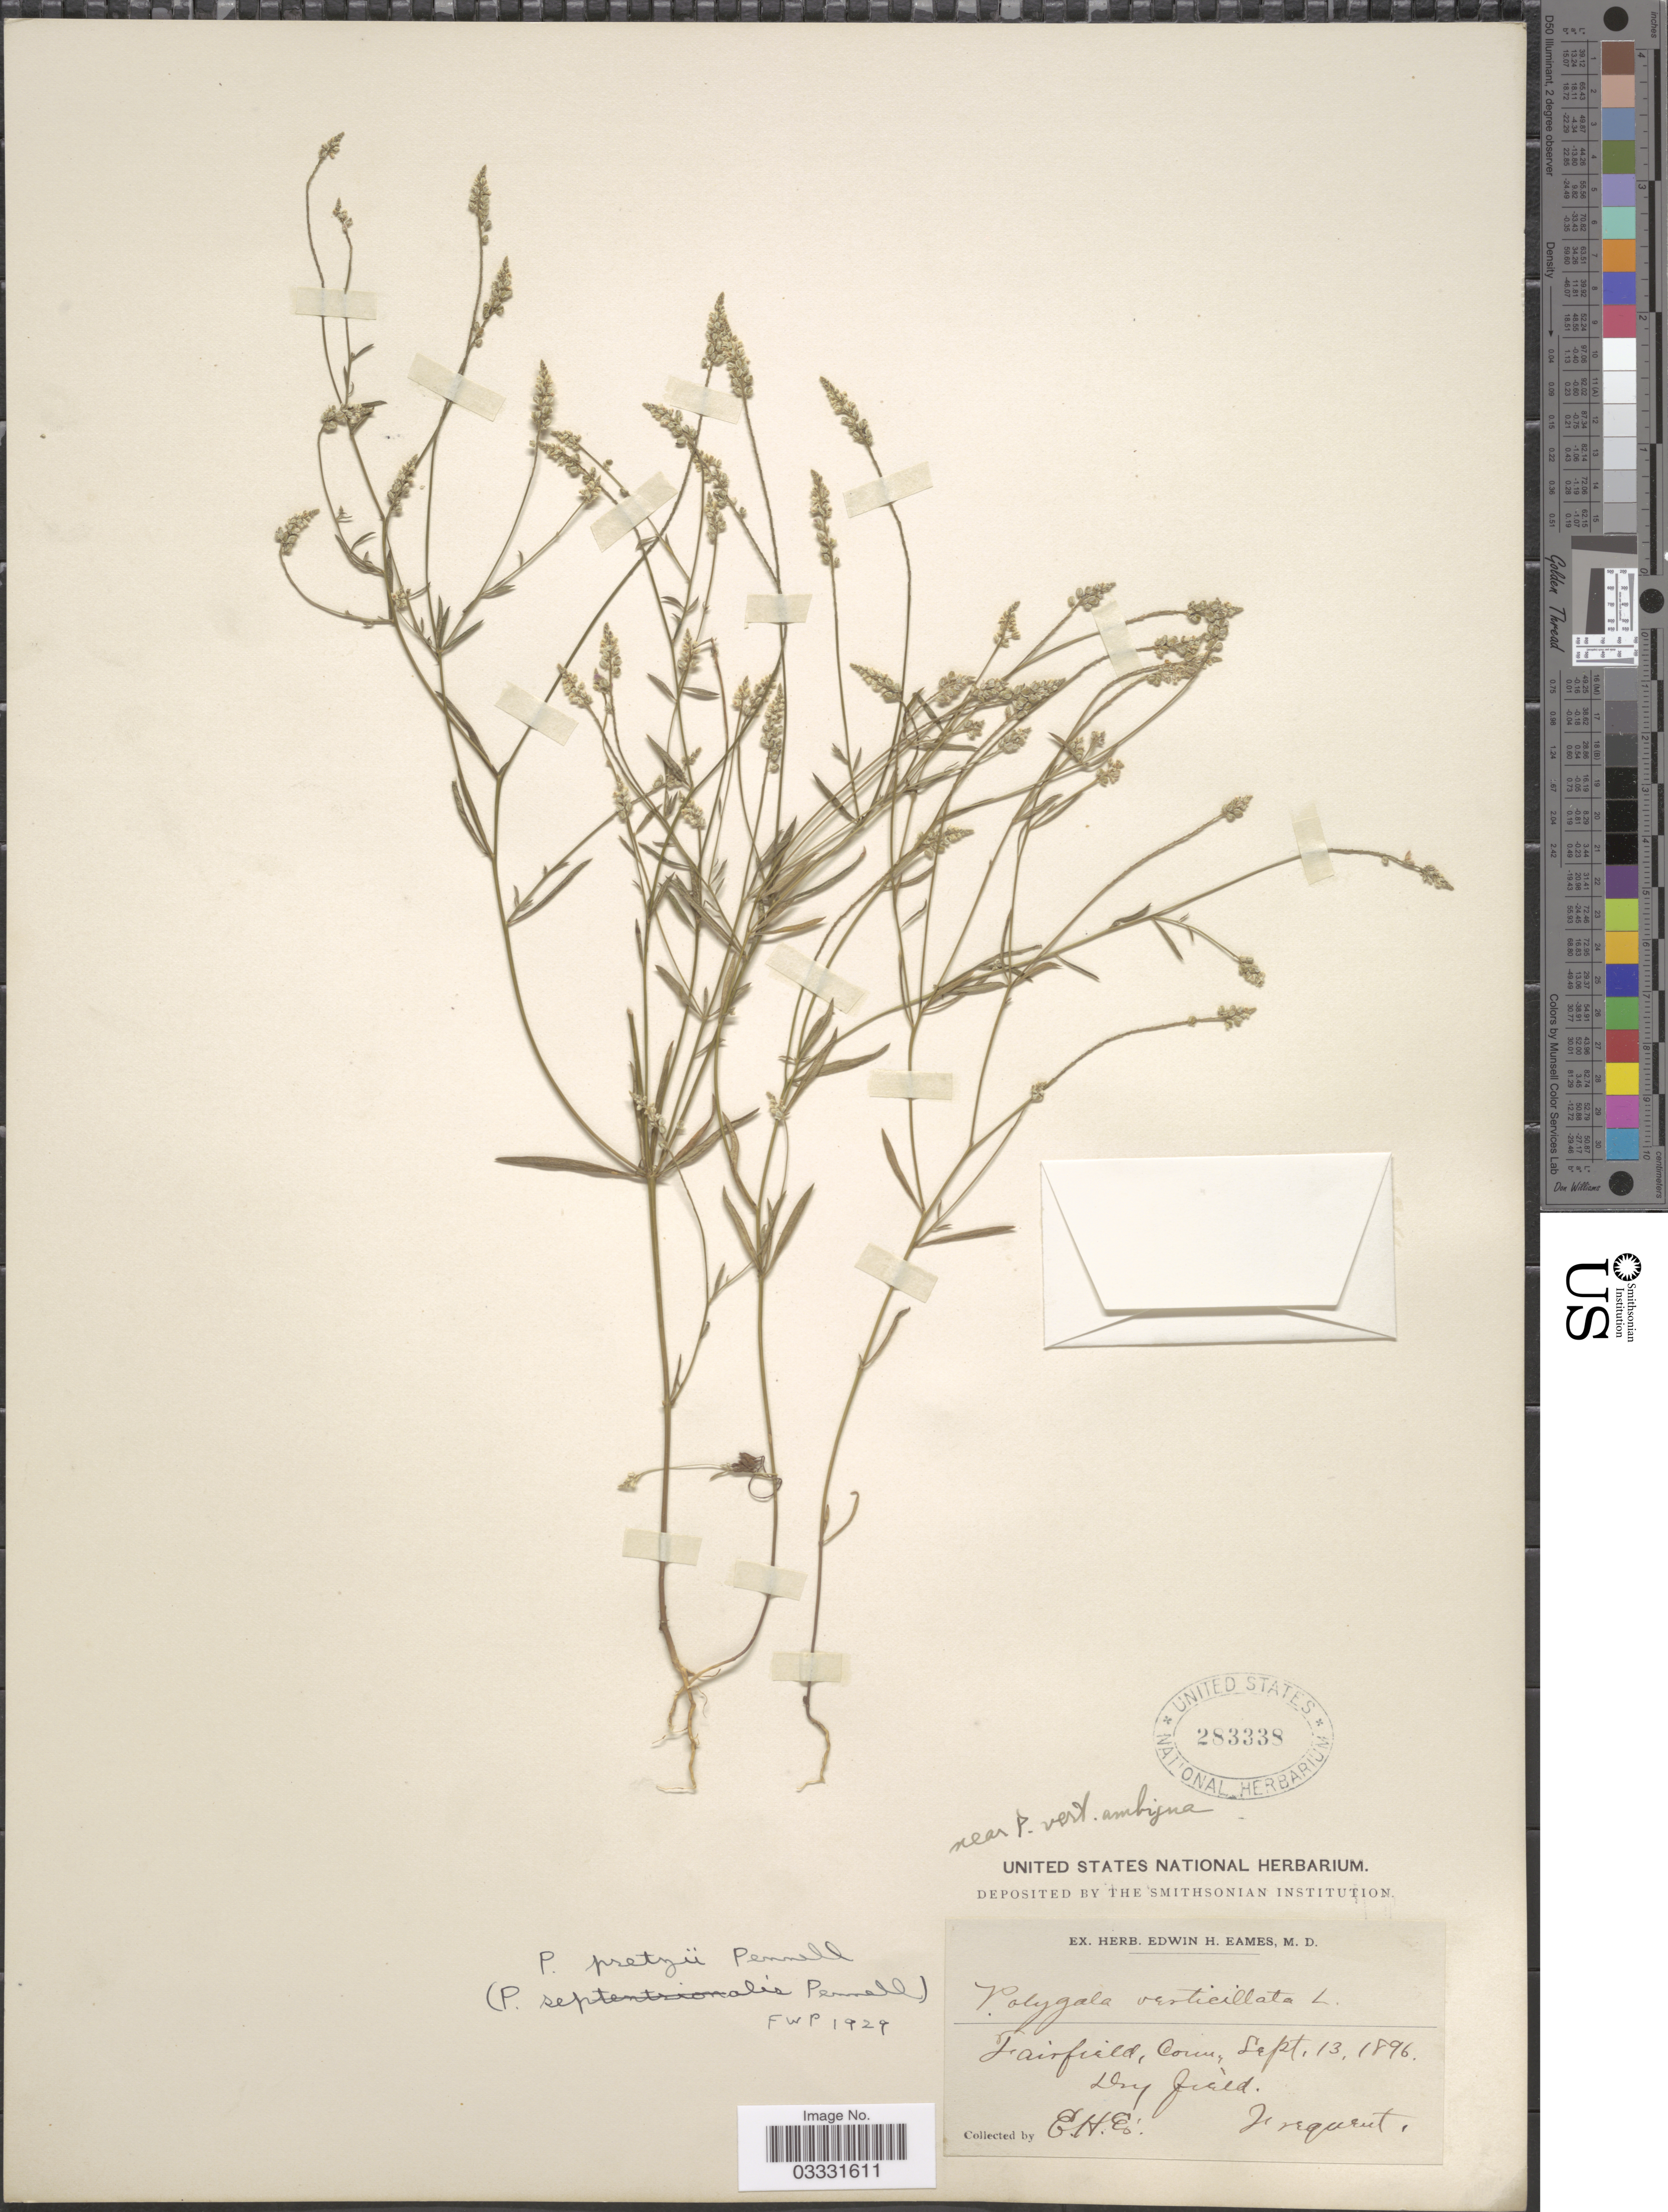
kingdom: Plantae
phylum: Tracheophyta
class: Magnoliopsida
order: Fabales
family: Polygalaceae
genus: Polygala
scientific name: Polygala pretzii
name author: Pennell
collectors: E. H. Eames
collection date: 1896-09-13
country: United States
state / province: Connecticut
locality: Fairfield.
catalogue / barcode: US 283338